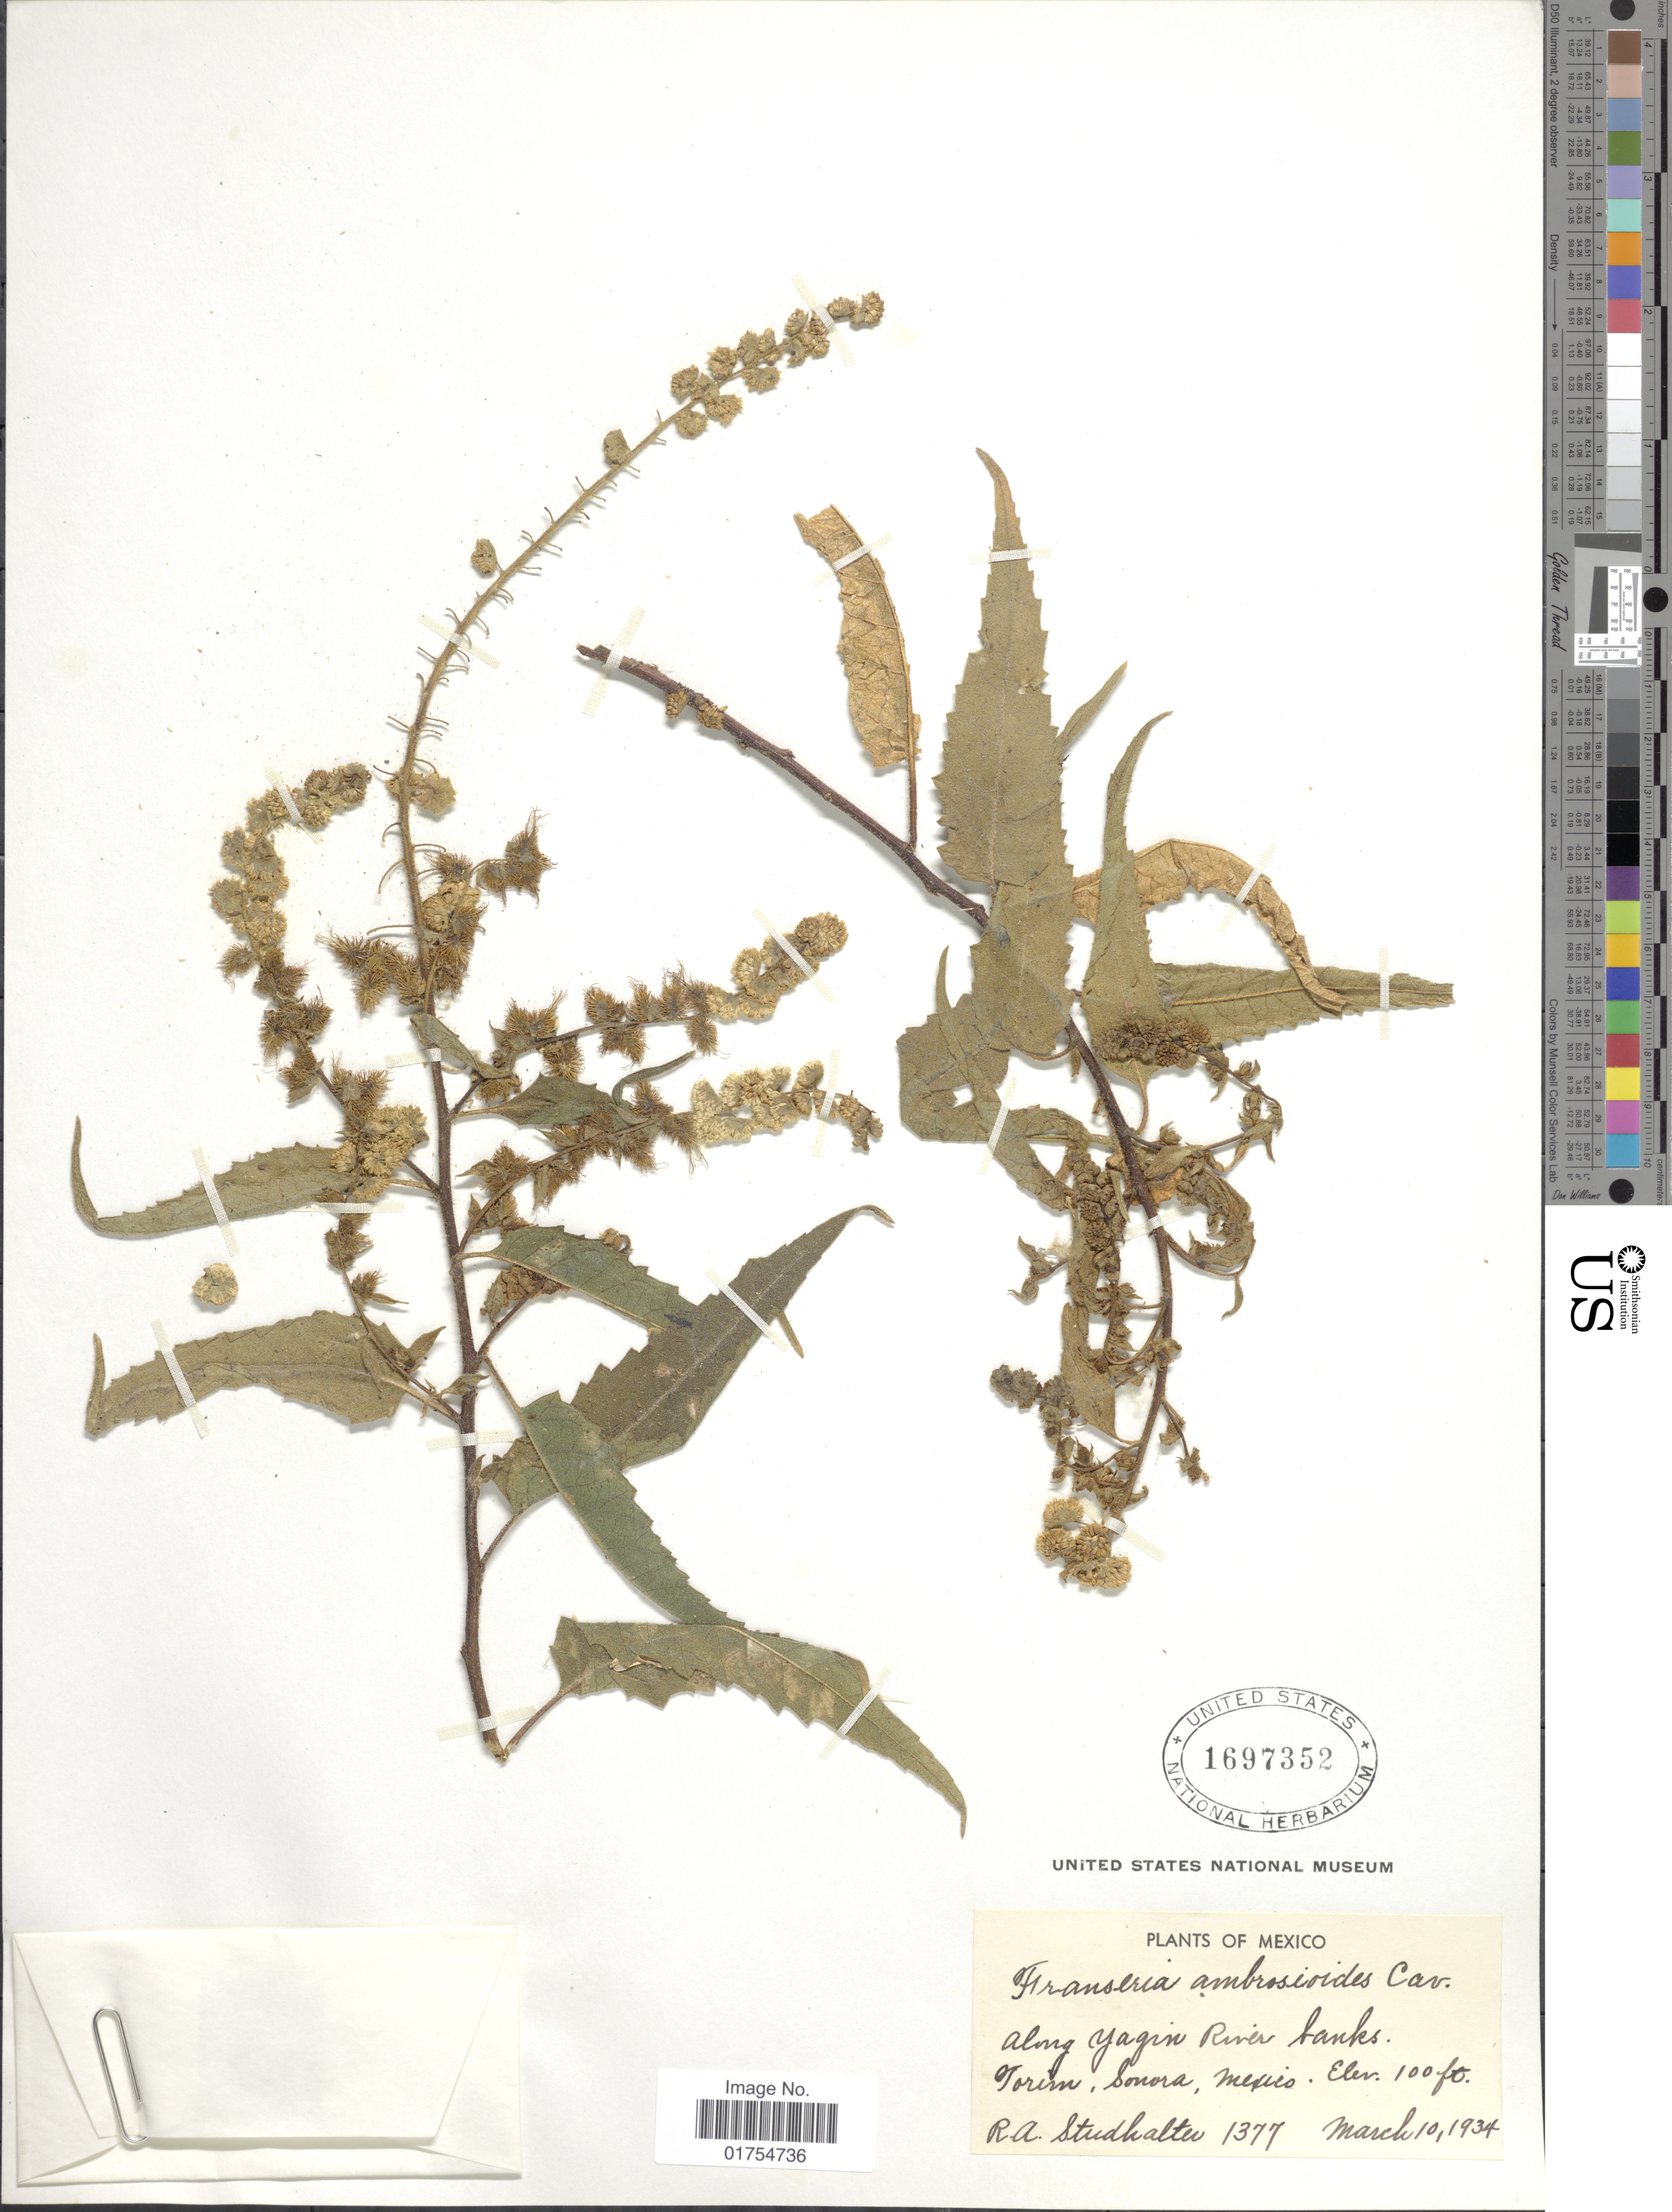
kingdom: Plantae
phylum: Tracheophyta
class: Magnoliopsida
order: Asterales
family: Asteraceae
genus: Franseria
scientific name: Franseria ambrosioides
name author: Cav.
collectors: R. Studhalter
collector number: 1377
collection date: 1934-03-10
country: Mexico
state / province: Sonora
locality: Along Yaqui River banks, Torim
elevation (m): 30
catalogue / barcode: US 1697352